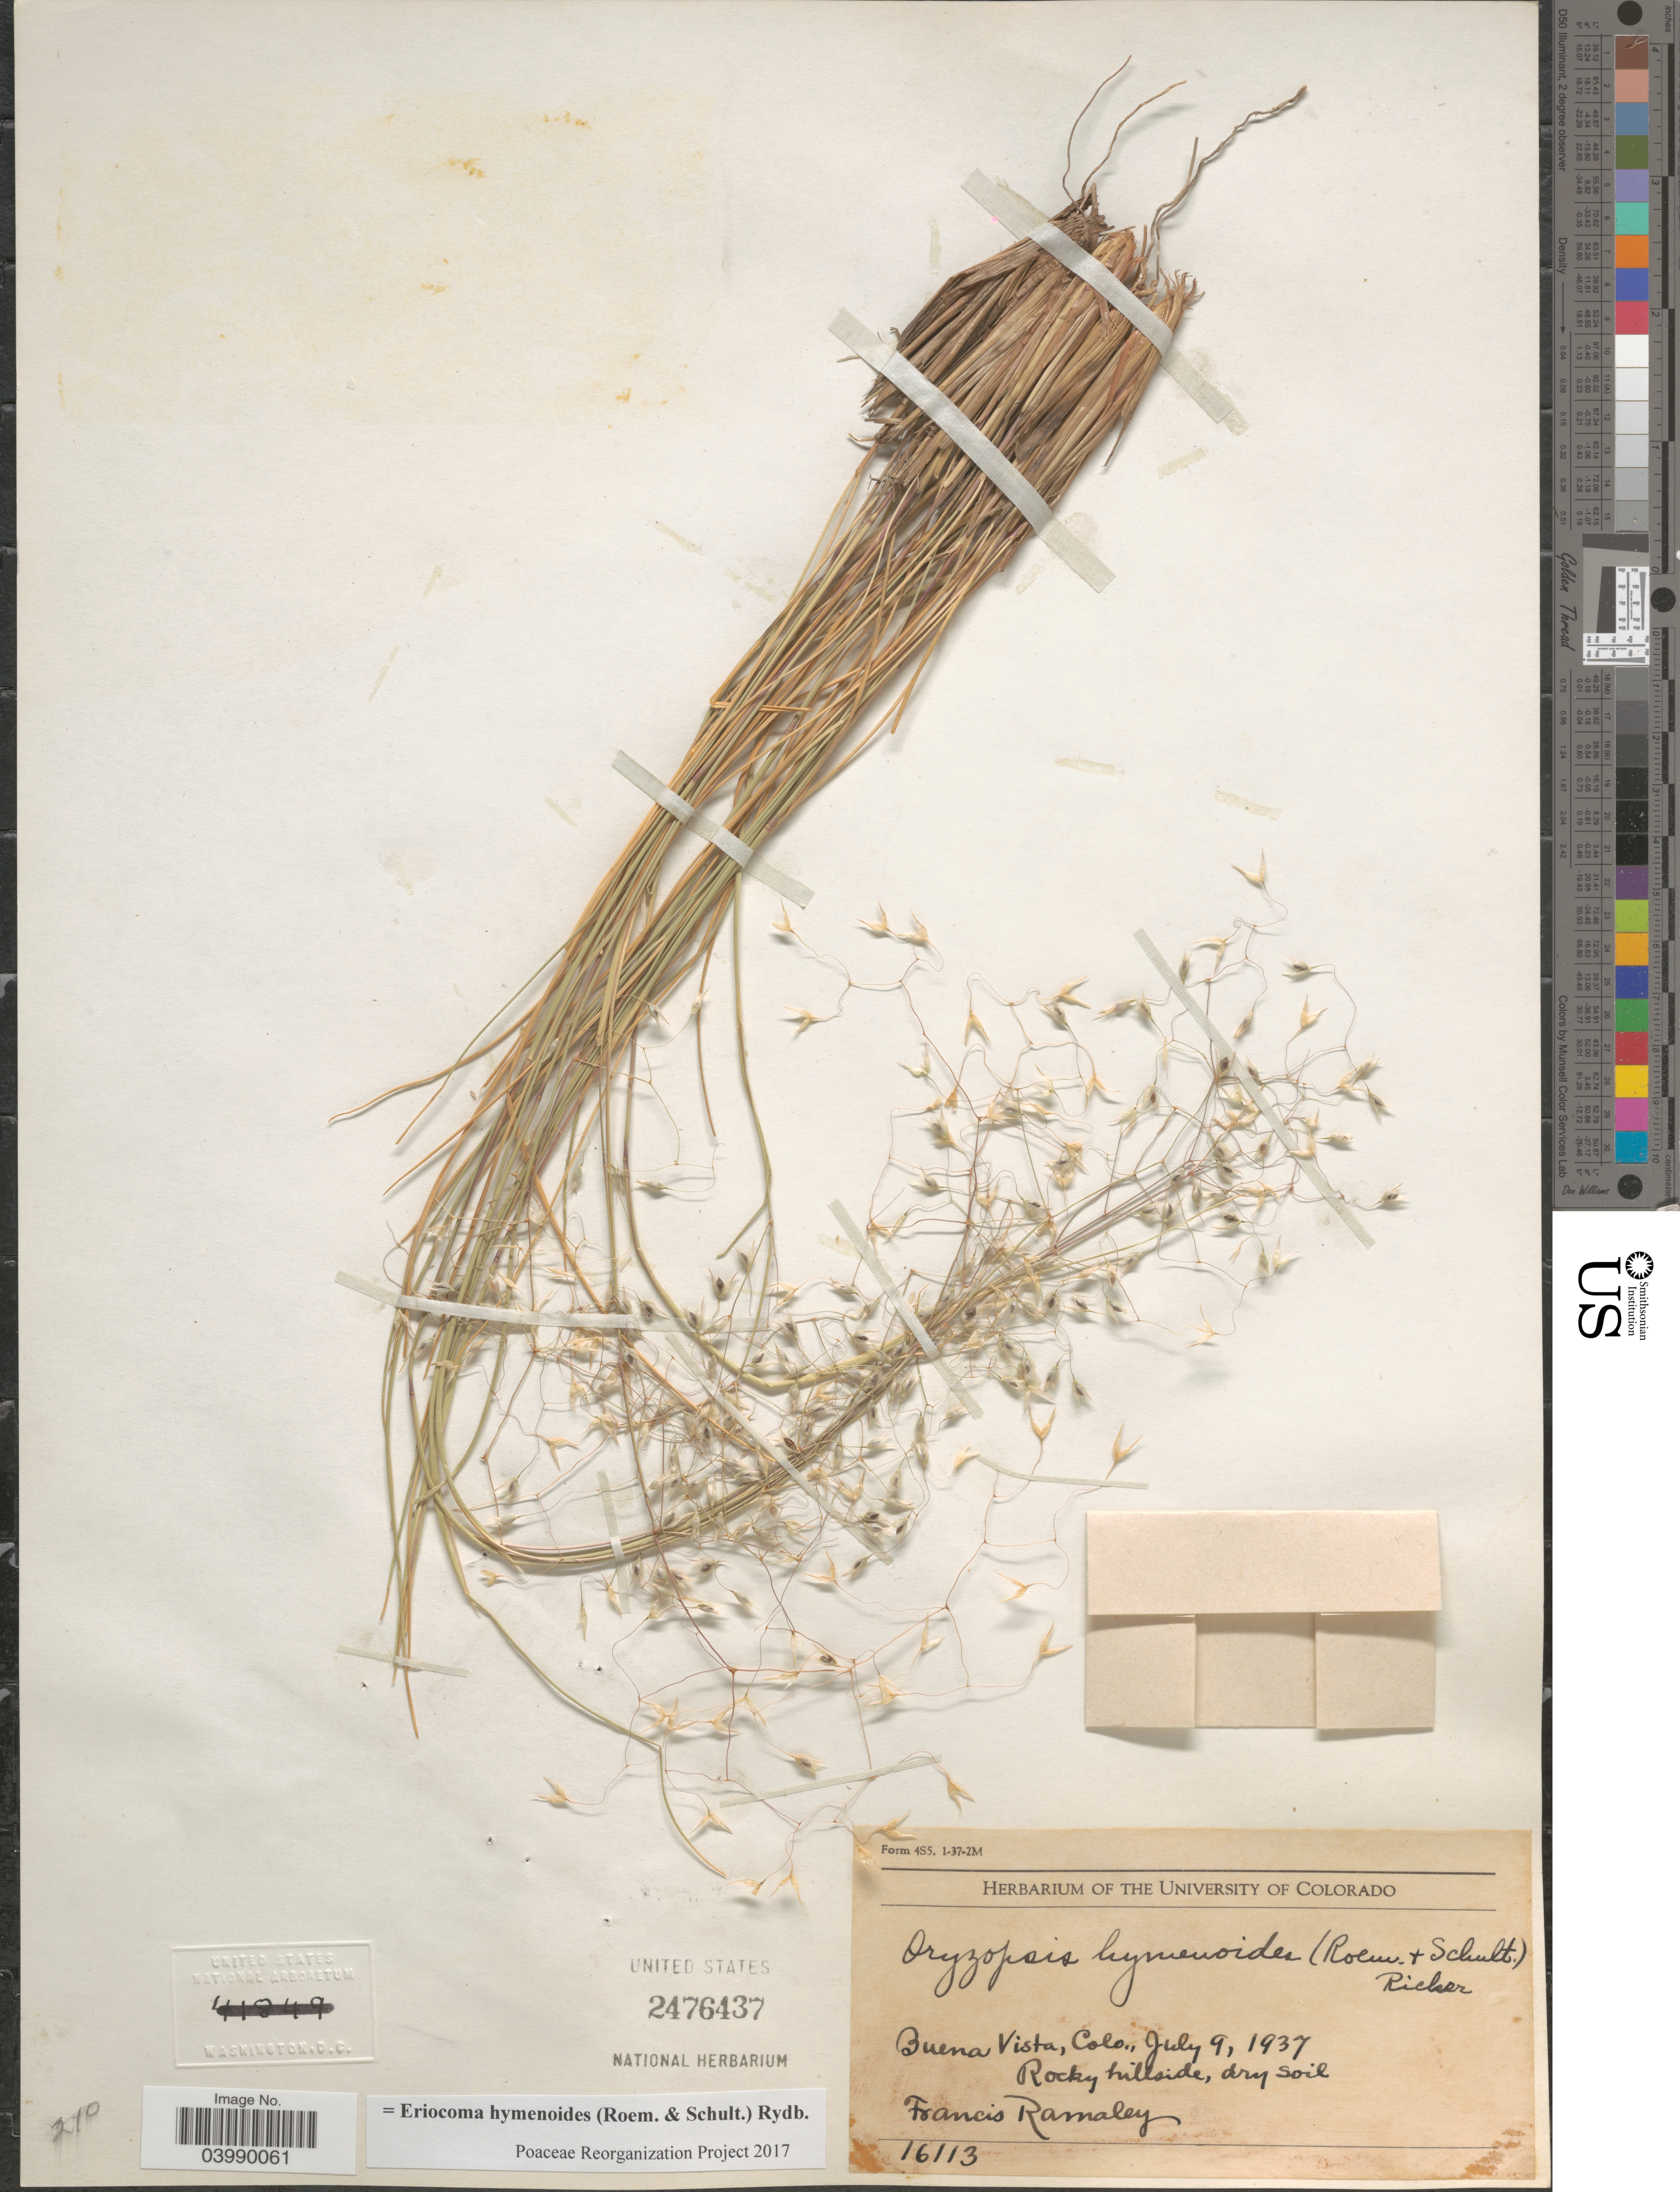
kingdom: Plantae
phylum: Tracheophyta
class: Liliopsida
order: Poales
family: Poaceae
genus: Eriocoma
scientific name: Eriocoma hymenoides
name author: (Roem. & Schult.) Rydb.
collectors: F. Ramaley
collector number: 16113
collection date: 1937-07-09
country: United States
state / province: Colorado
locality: Buena Vista.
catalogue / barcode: US 2476437